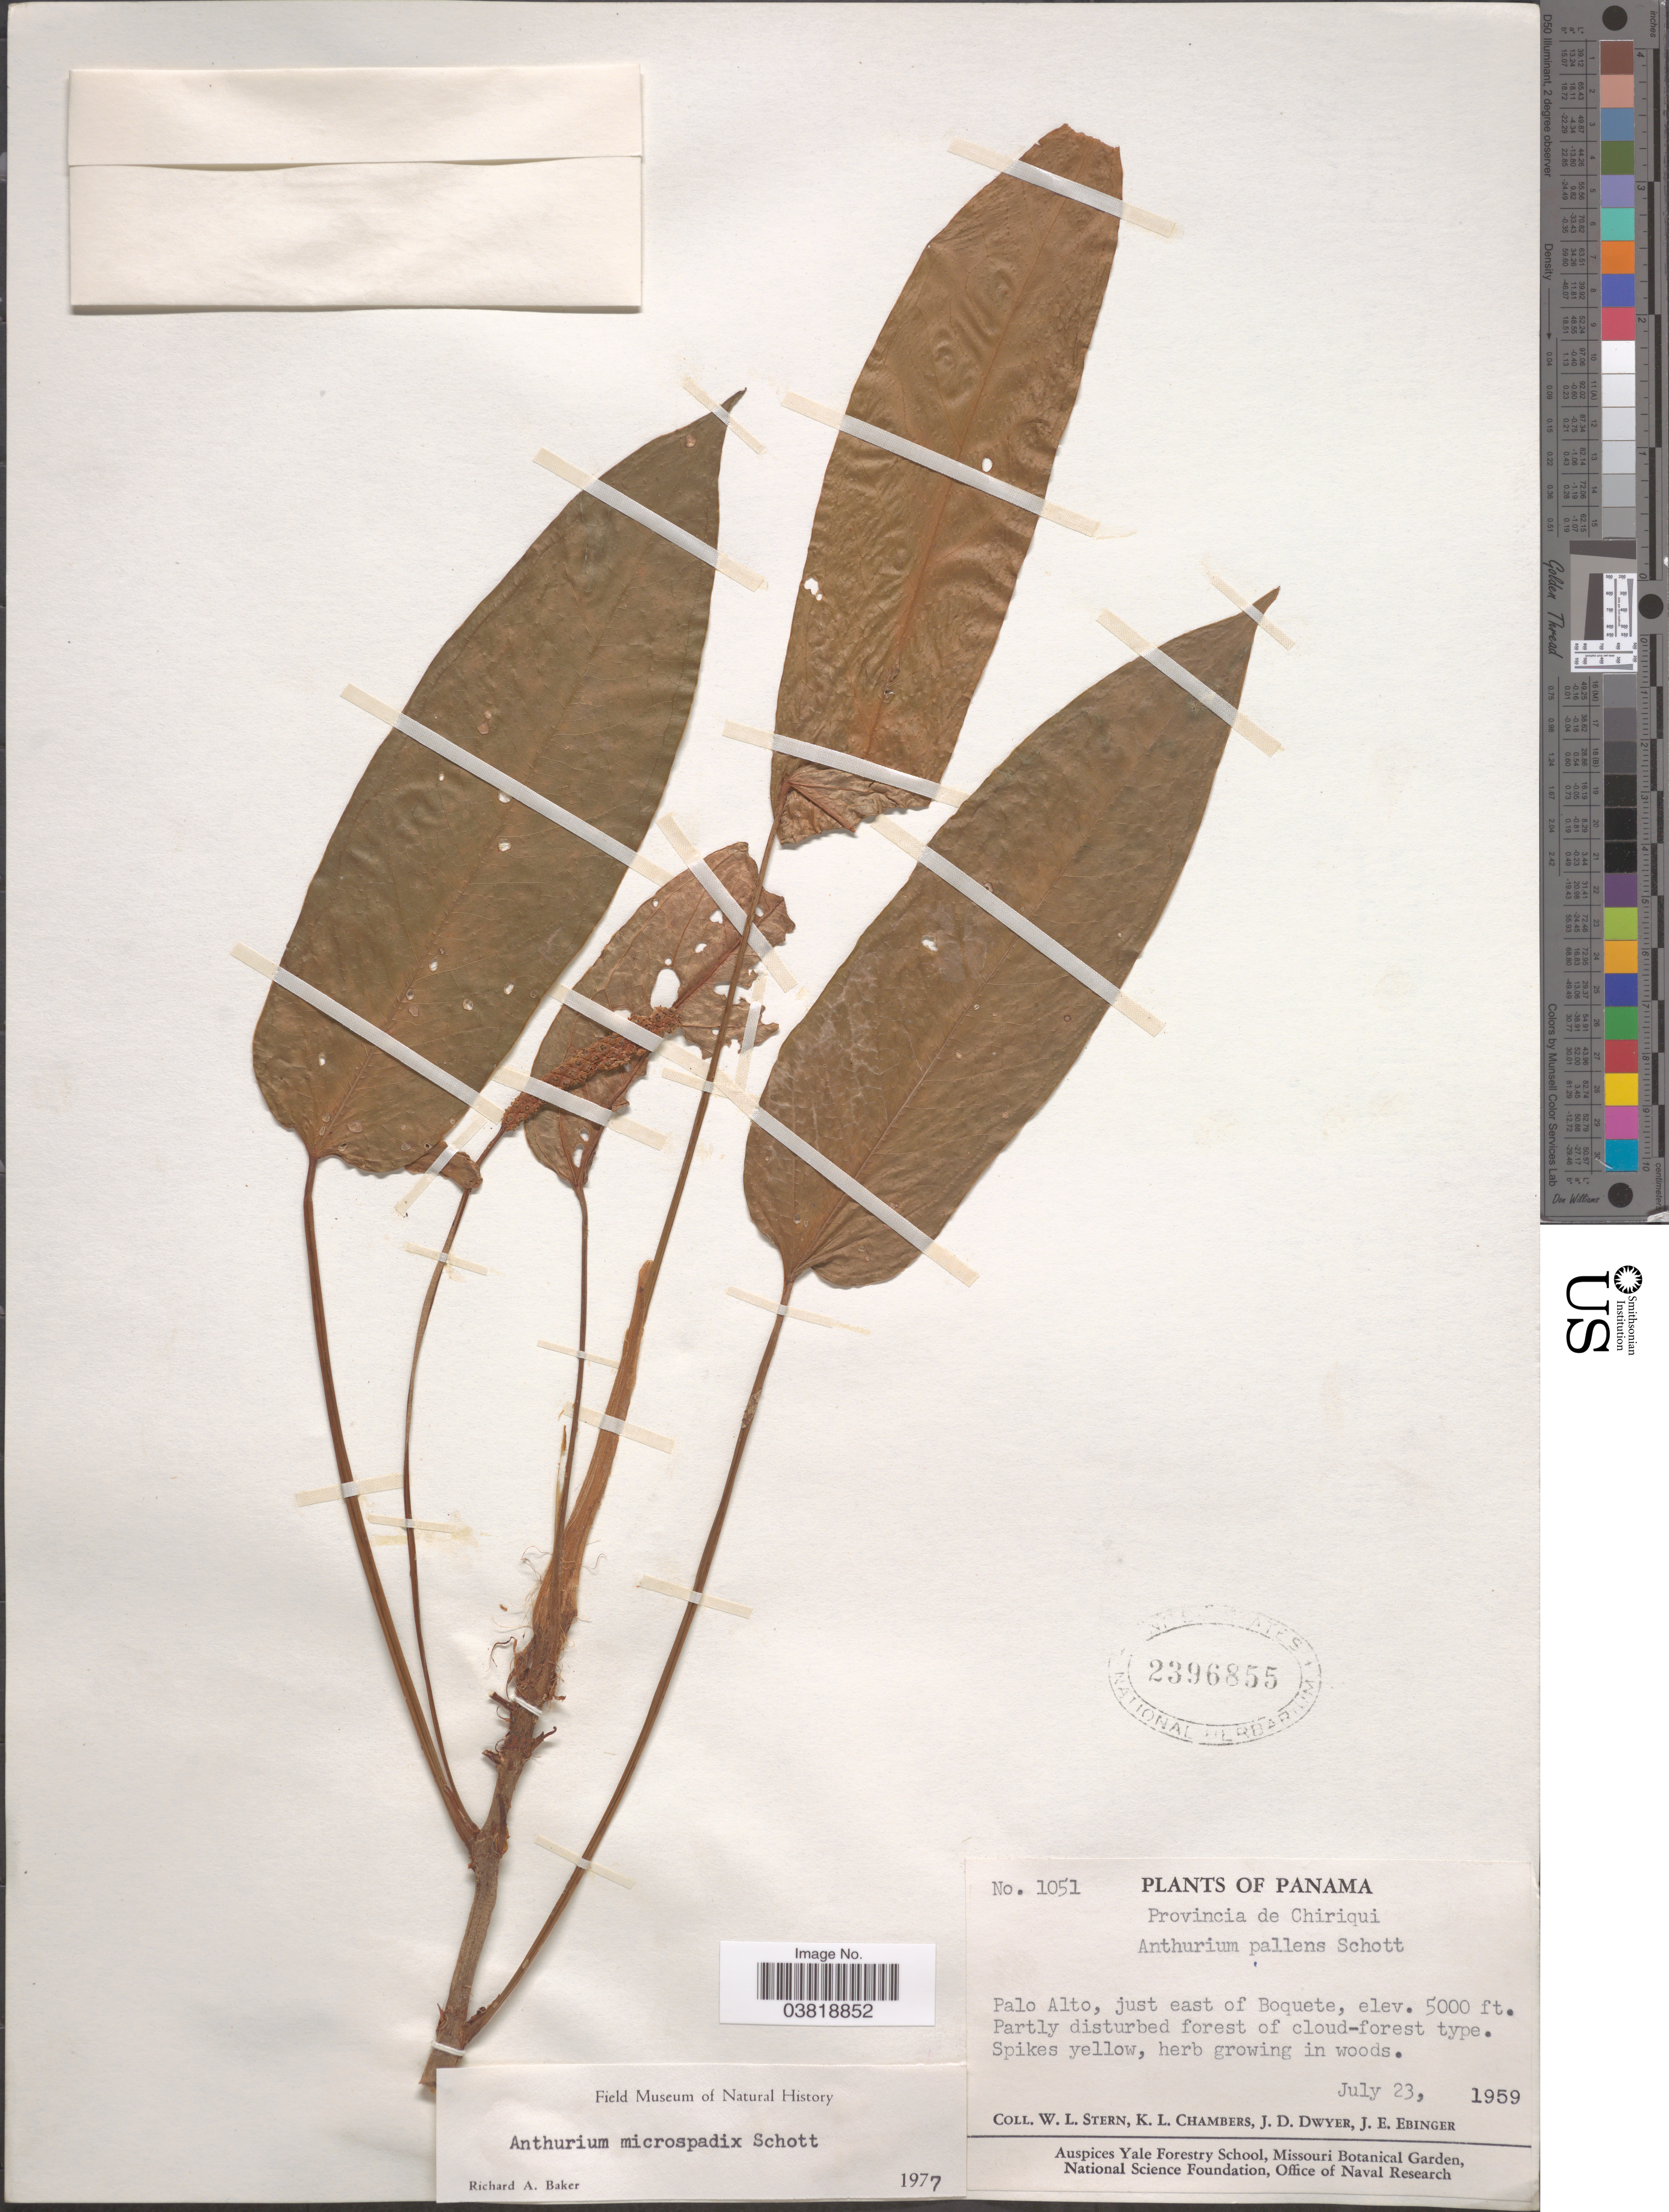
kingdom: Plantae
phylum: Tracheophyta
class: Liliopsida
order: Alismatales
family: Araceae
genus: Anthurium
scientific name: Anthurium microspadix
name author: Schott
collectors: W. L. Stern, K. Chambers, J. D. Dwyer & J. Ebinger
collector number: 1051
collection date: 1959-07-23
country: Panama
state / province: Chiriqui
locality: Palo Alto, just east of Boquete.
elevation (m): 1524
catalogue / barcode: US 2396855